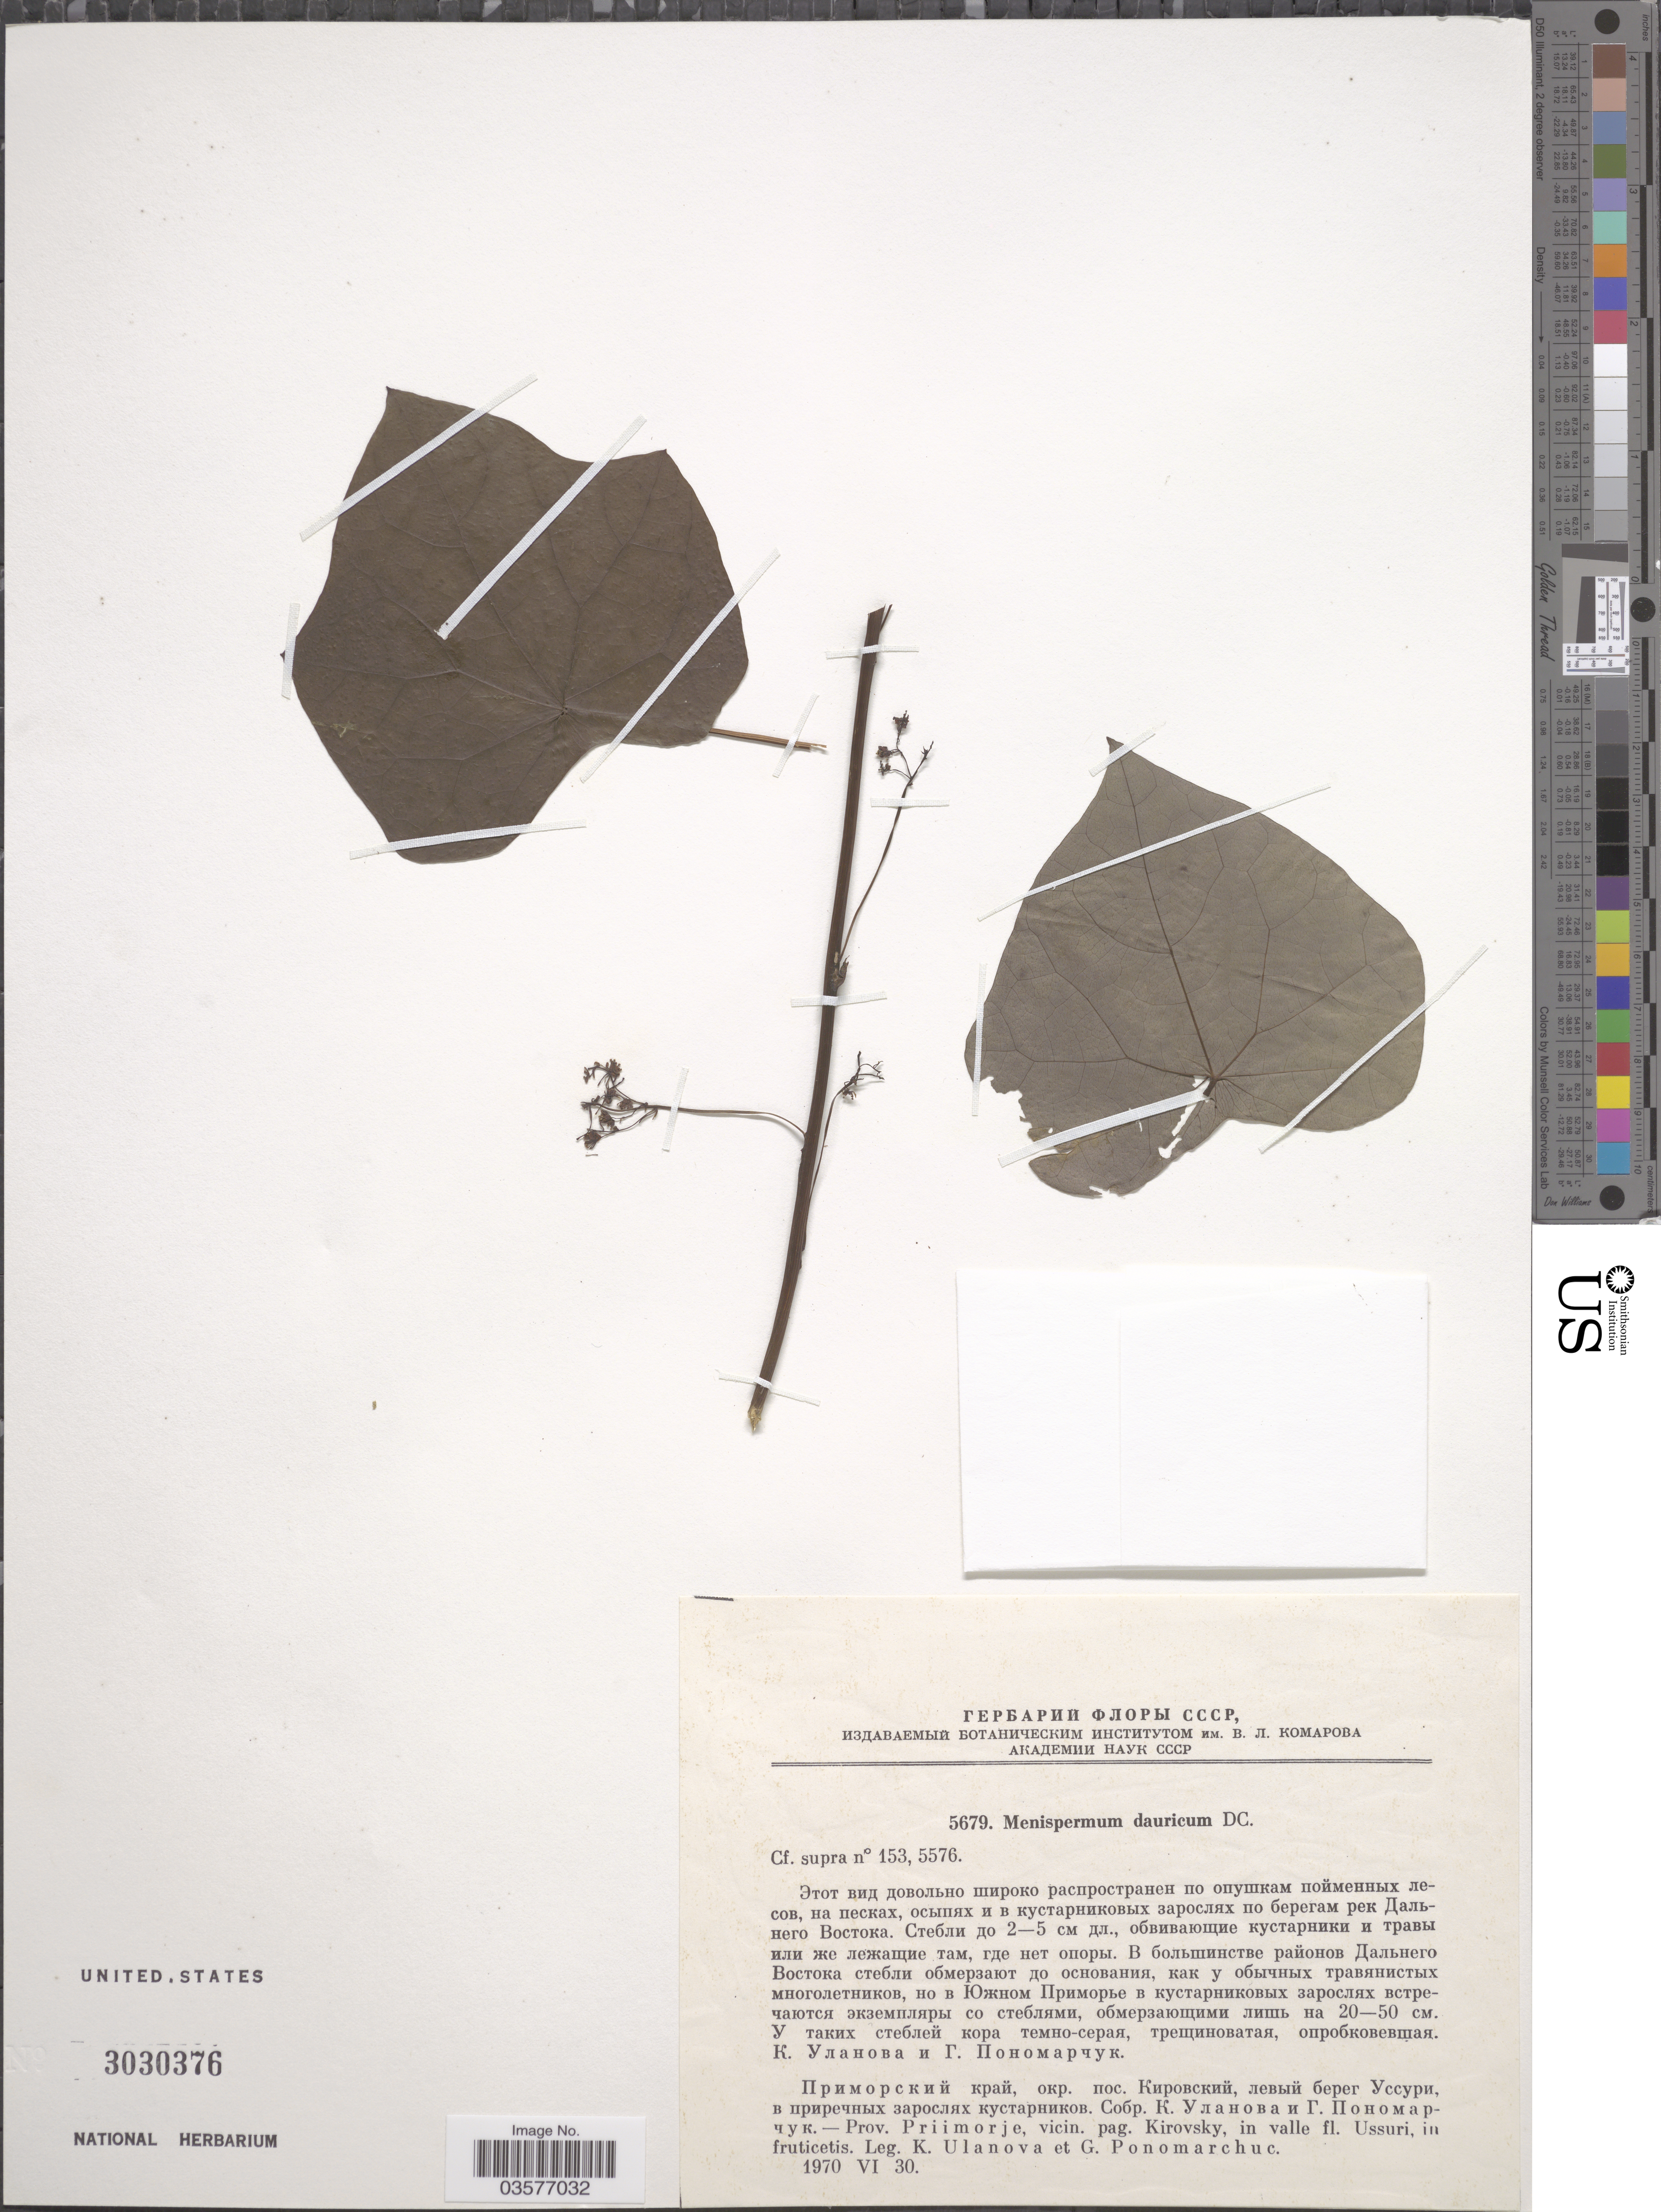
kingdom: Plantae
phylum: Tracheophyta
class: Magnoliopsida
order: Ranunculales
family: Menispermaceae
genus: Menispermum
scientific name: Menispermum dauricum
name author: DC.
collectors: K. Ulanova & G. Ponomarchuc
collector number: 5679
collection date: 1970-06-30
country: Russian Federation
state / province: Primorsky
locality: Prov. Priimorje, vicin. pag. Kirovsky, in valle fl. Ussuri, in fruticetis.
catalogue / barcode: US 300376